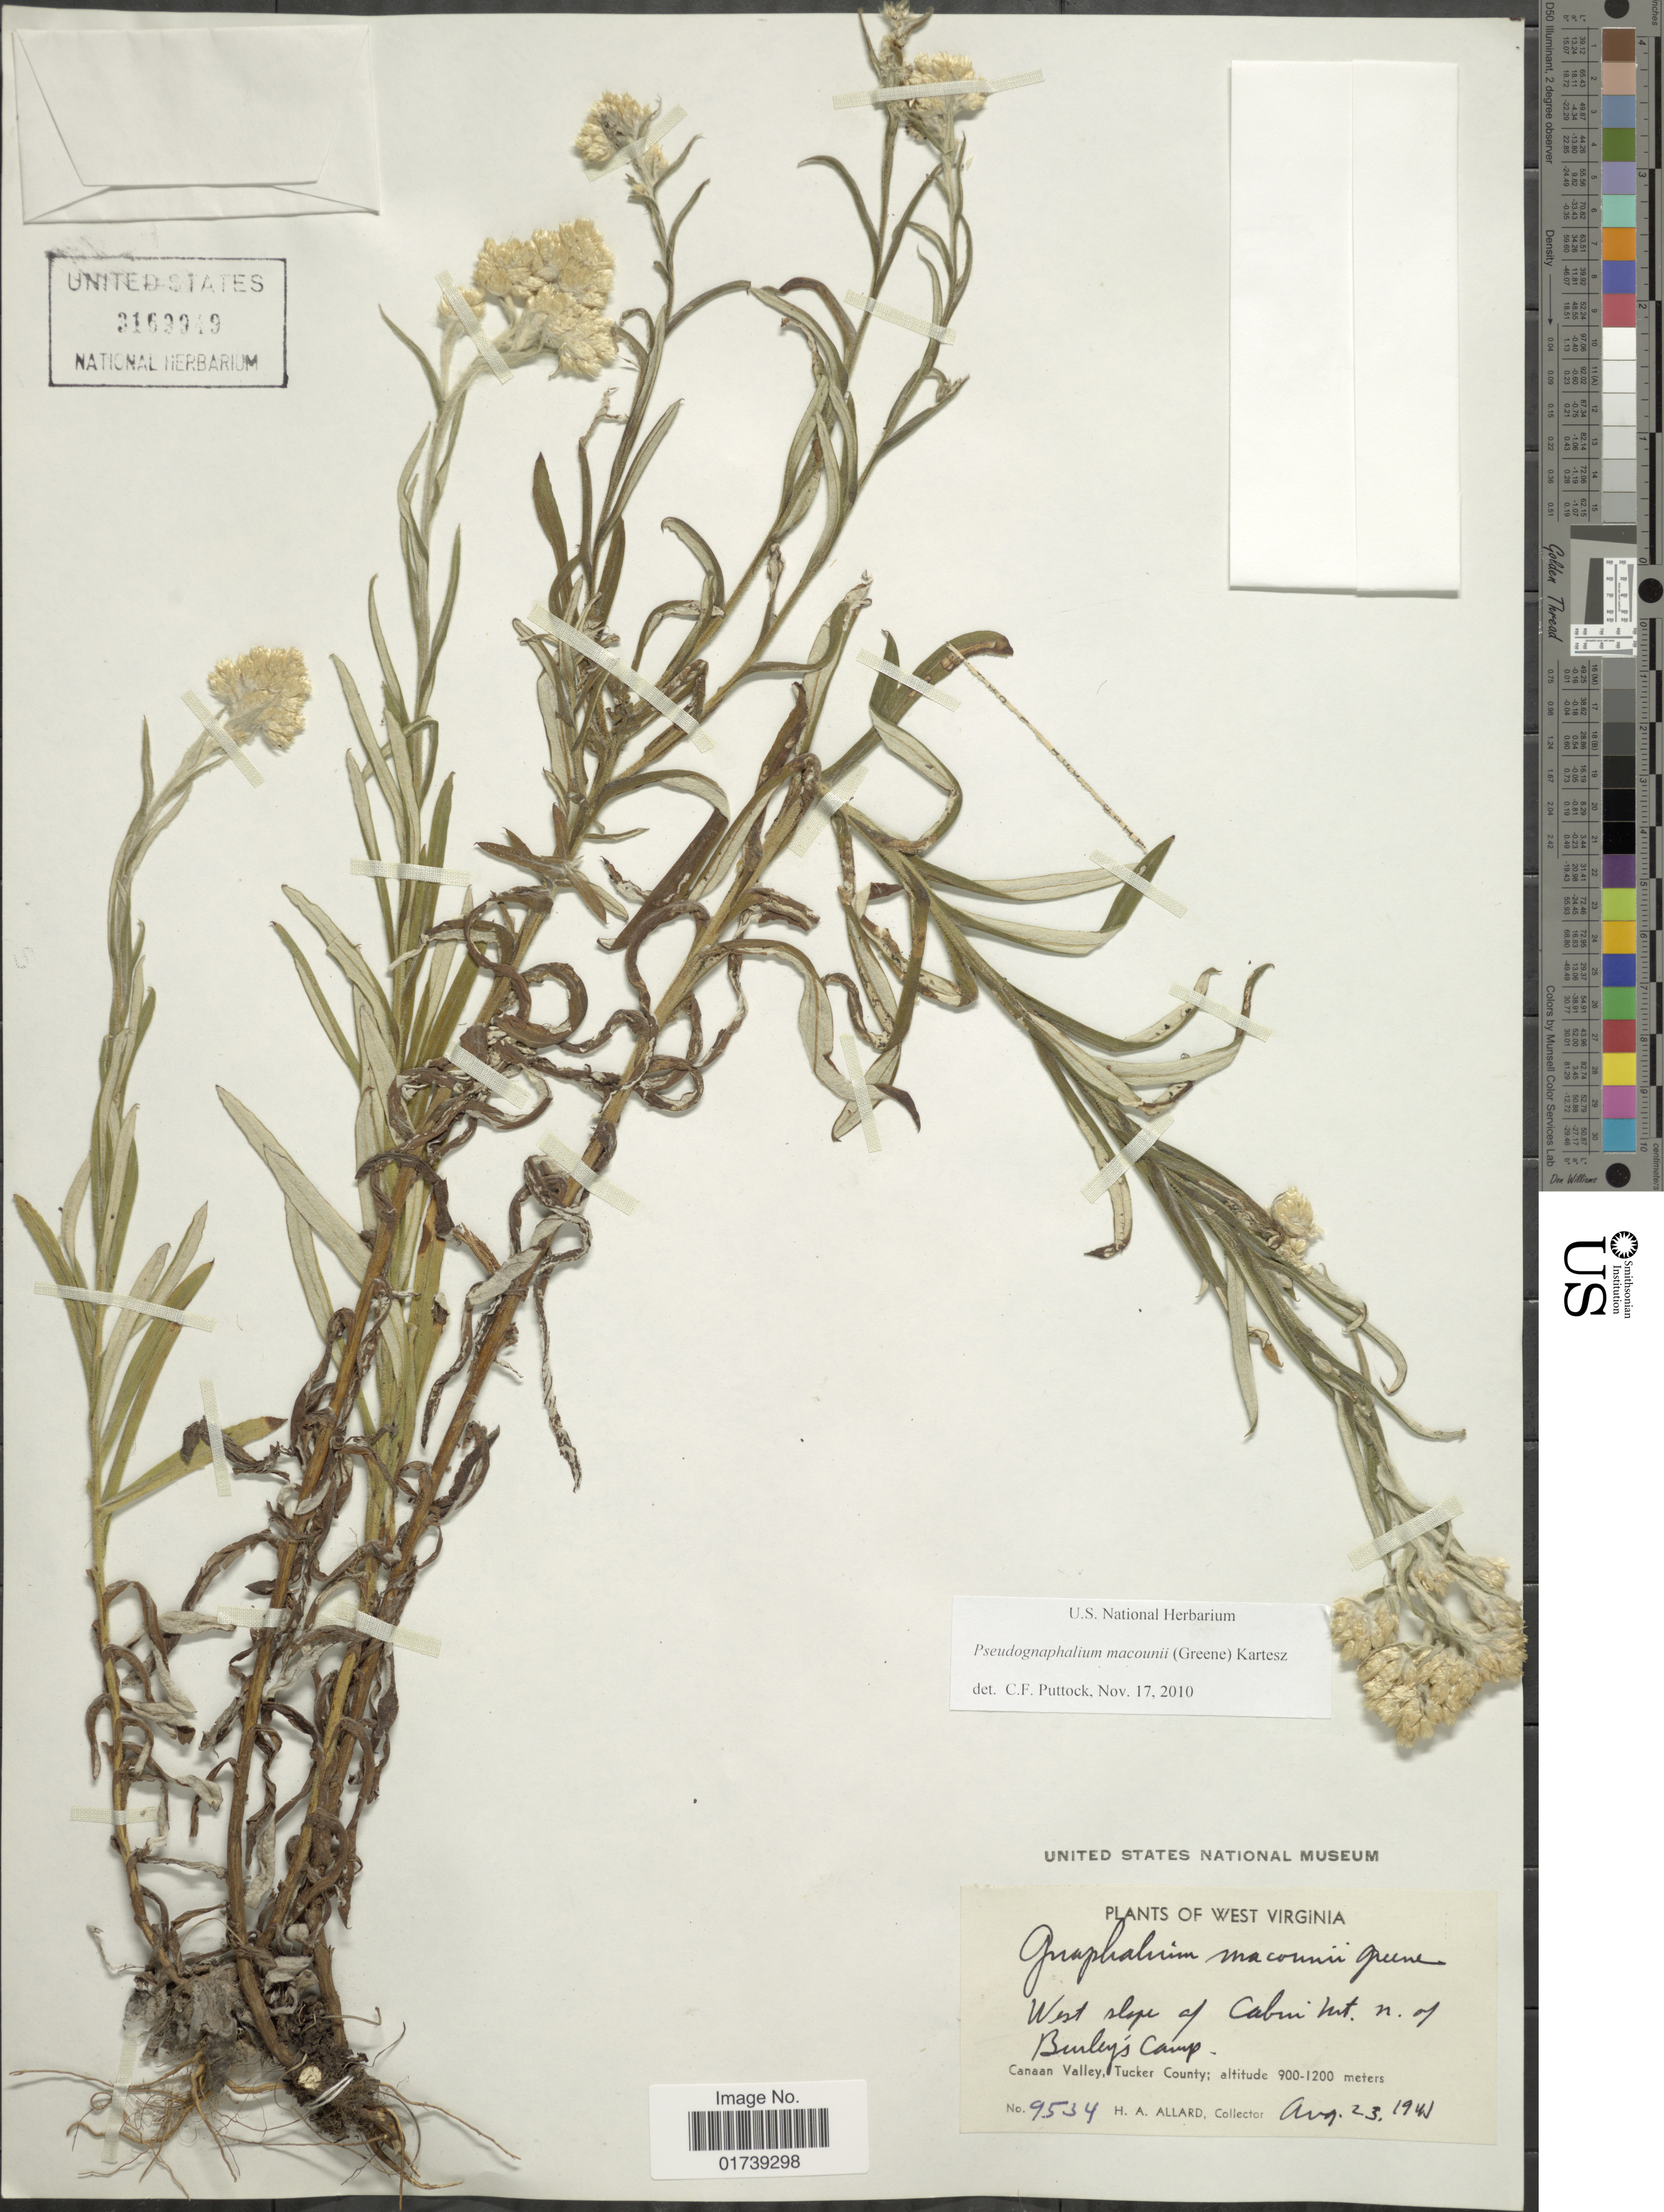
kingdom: Plantae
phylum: Tracheophyta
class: Magnoliopsida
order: Asterales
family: Asteraceae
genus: Pseudognaphalium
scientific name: Pseudognaphalium macounii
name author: (Greene) Kartesz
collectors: H. A. Allard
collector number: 9534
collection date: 1941-08-23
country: United States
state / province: West Virginia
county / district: Tucker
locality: West slope of Cabin Mt. n. of Bunleys Camp, Canaan Valley, Tucker County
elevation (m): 900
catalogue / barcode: US 3163949